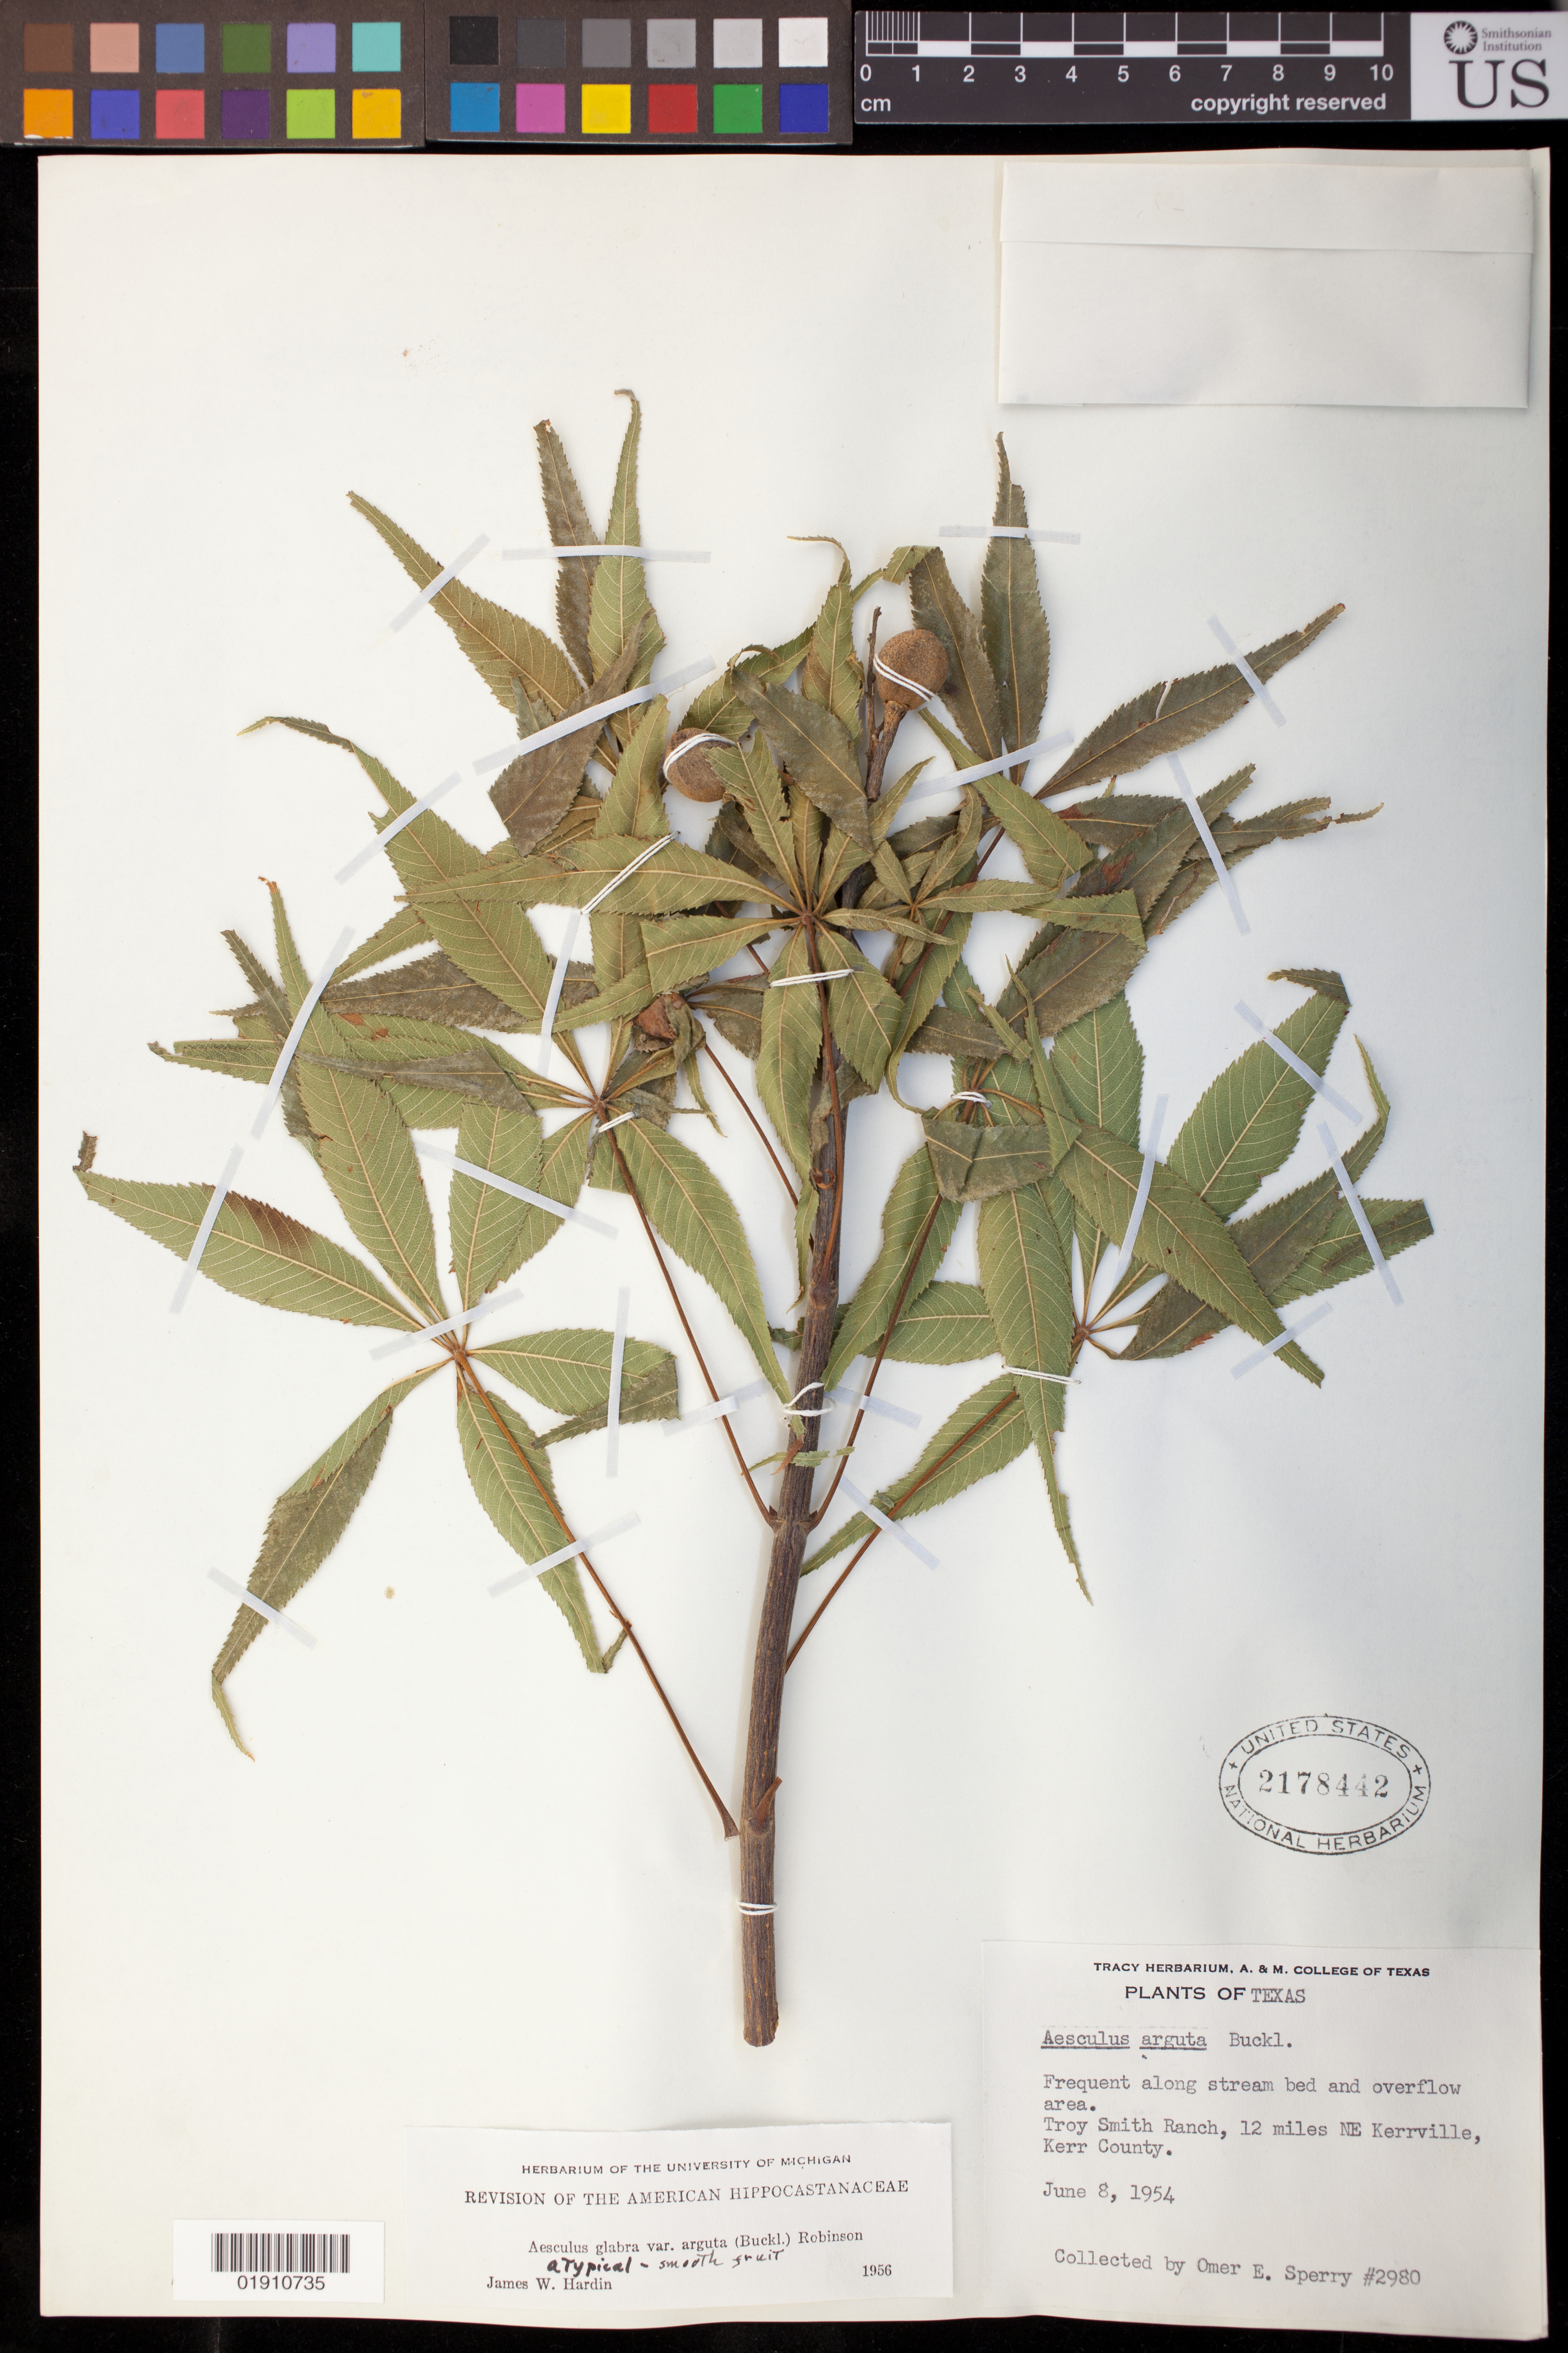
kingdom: Plantae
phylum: Tracheophyta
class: Magnoliopsida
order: Sapindales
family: Sapindaceae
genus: Aesculus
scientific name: Aesculus glabra var. anguta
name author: (Buckley) B.L. Rob.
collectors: O. E. Sperry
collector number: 2980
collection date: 1954-06-08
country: United States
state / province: Texas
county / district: Kerr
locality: Troy Smith Ranch, 12 miles NE Kerrville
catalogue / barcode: US 2178442